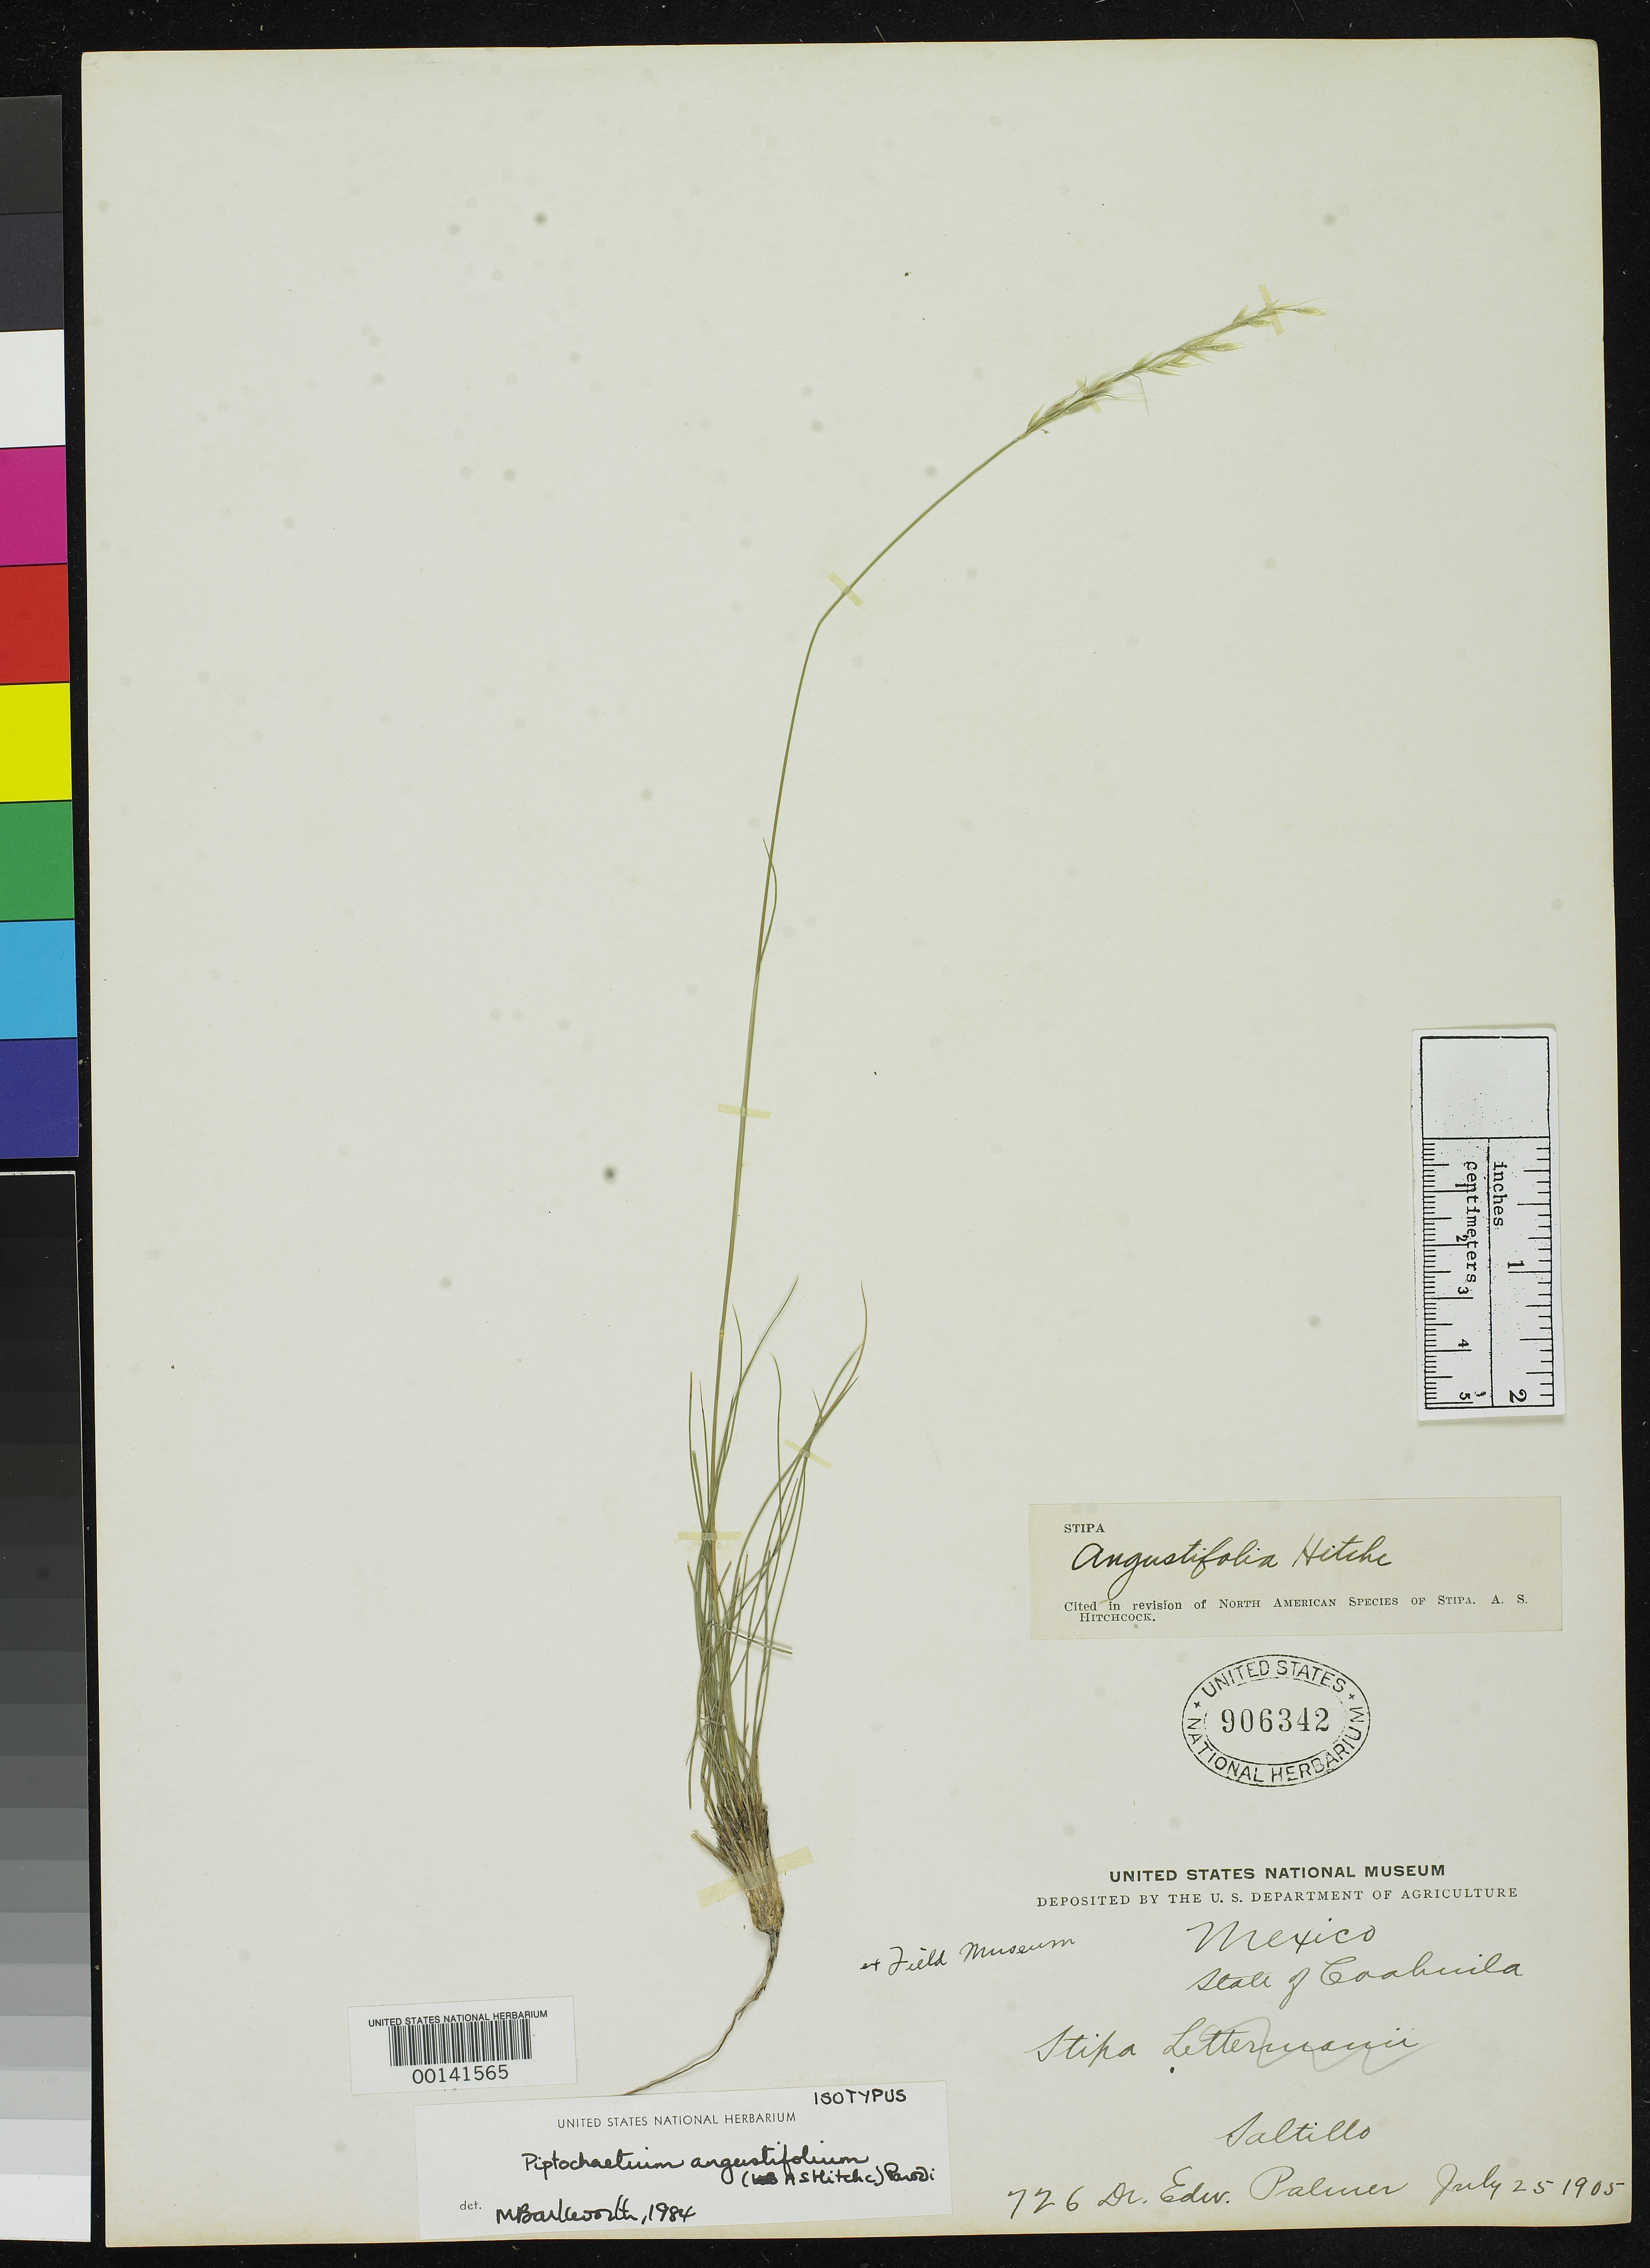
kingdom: Plantae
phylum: Tracheophyta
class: Liliopsida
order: Poales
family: Poaceae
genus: Stipa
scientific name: Stipa angustifolia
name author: Hitchc.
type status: Isotype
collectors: E. Palmer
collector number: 726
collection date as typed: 25 Jul 1905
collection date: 1905-07-25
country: Mexico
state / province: Coahuila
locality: Near Saltillo, Sierra de La Puebla.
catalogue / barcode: US 906342